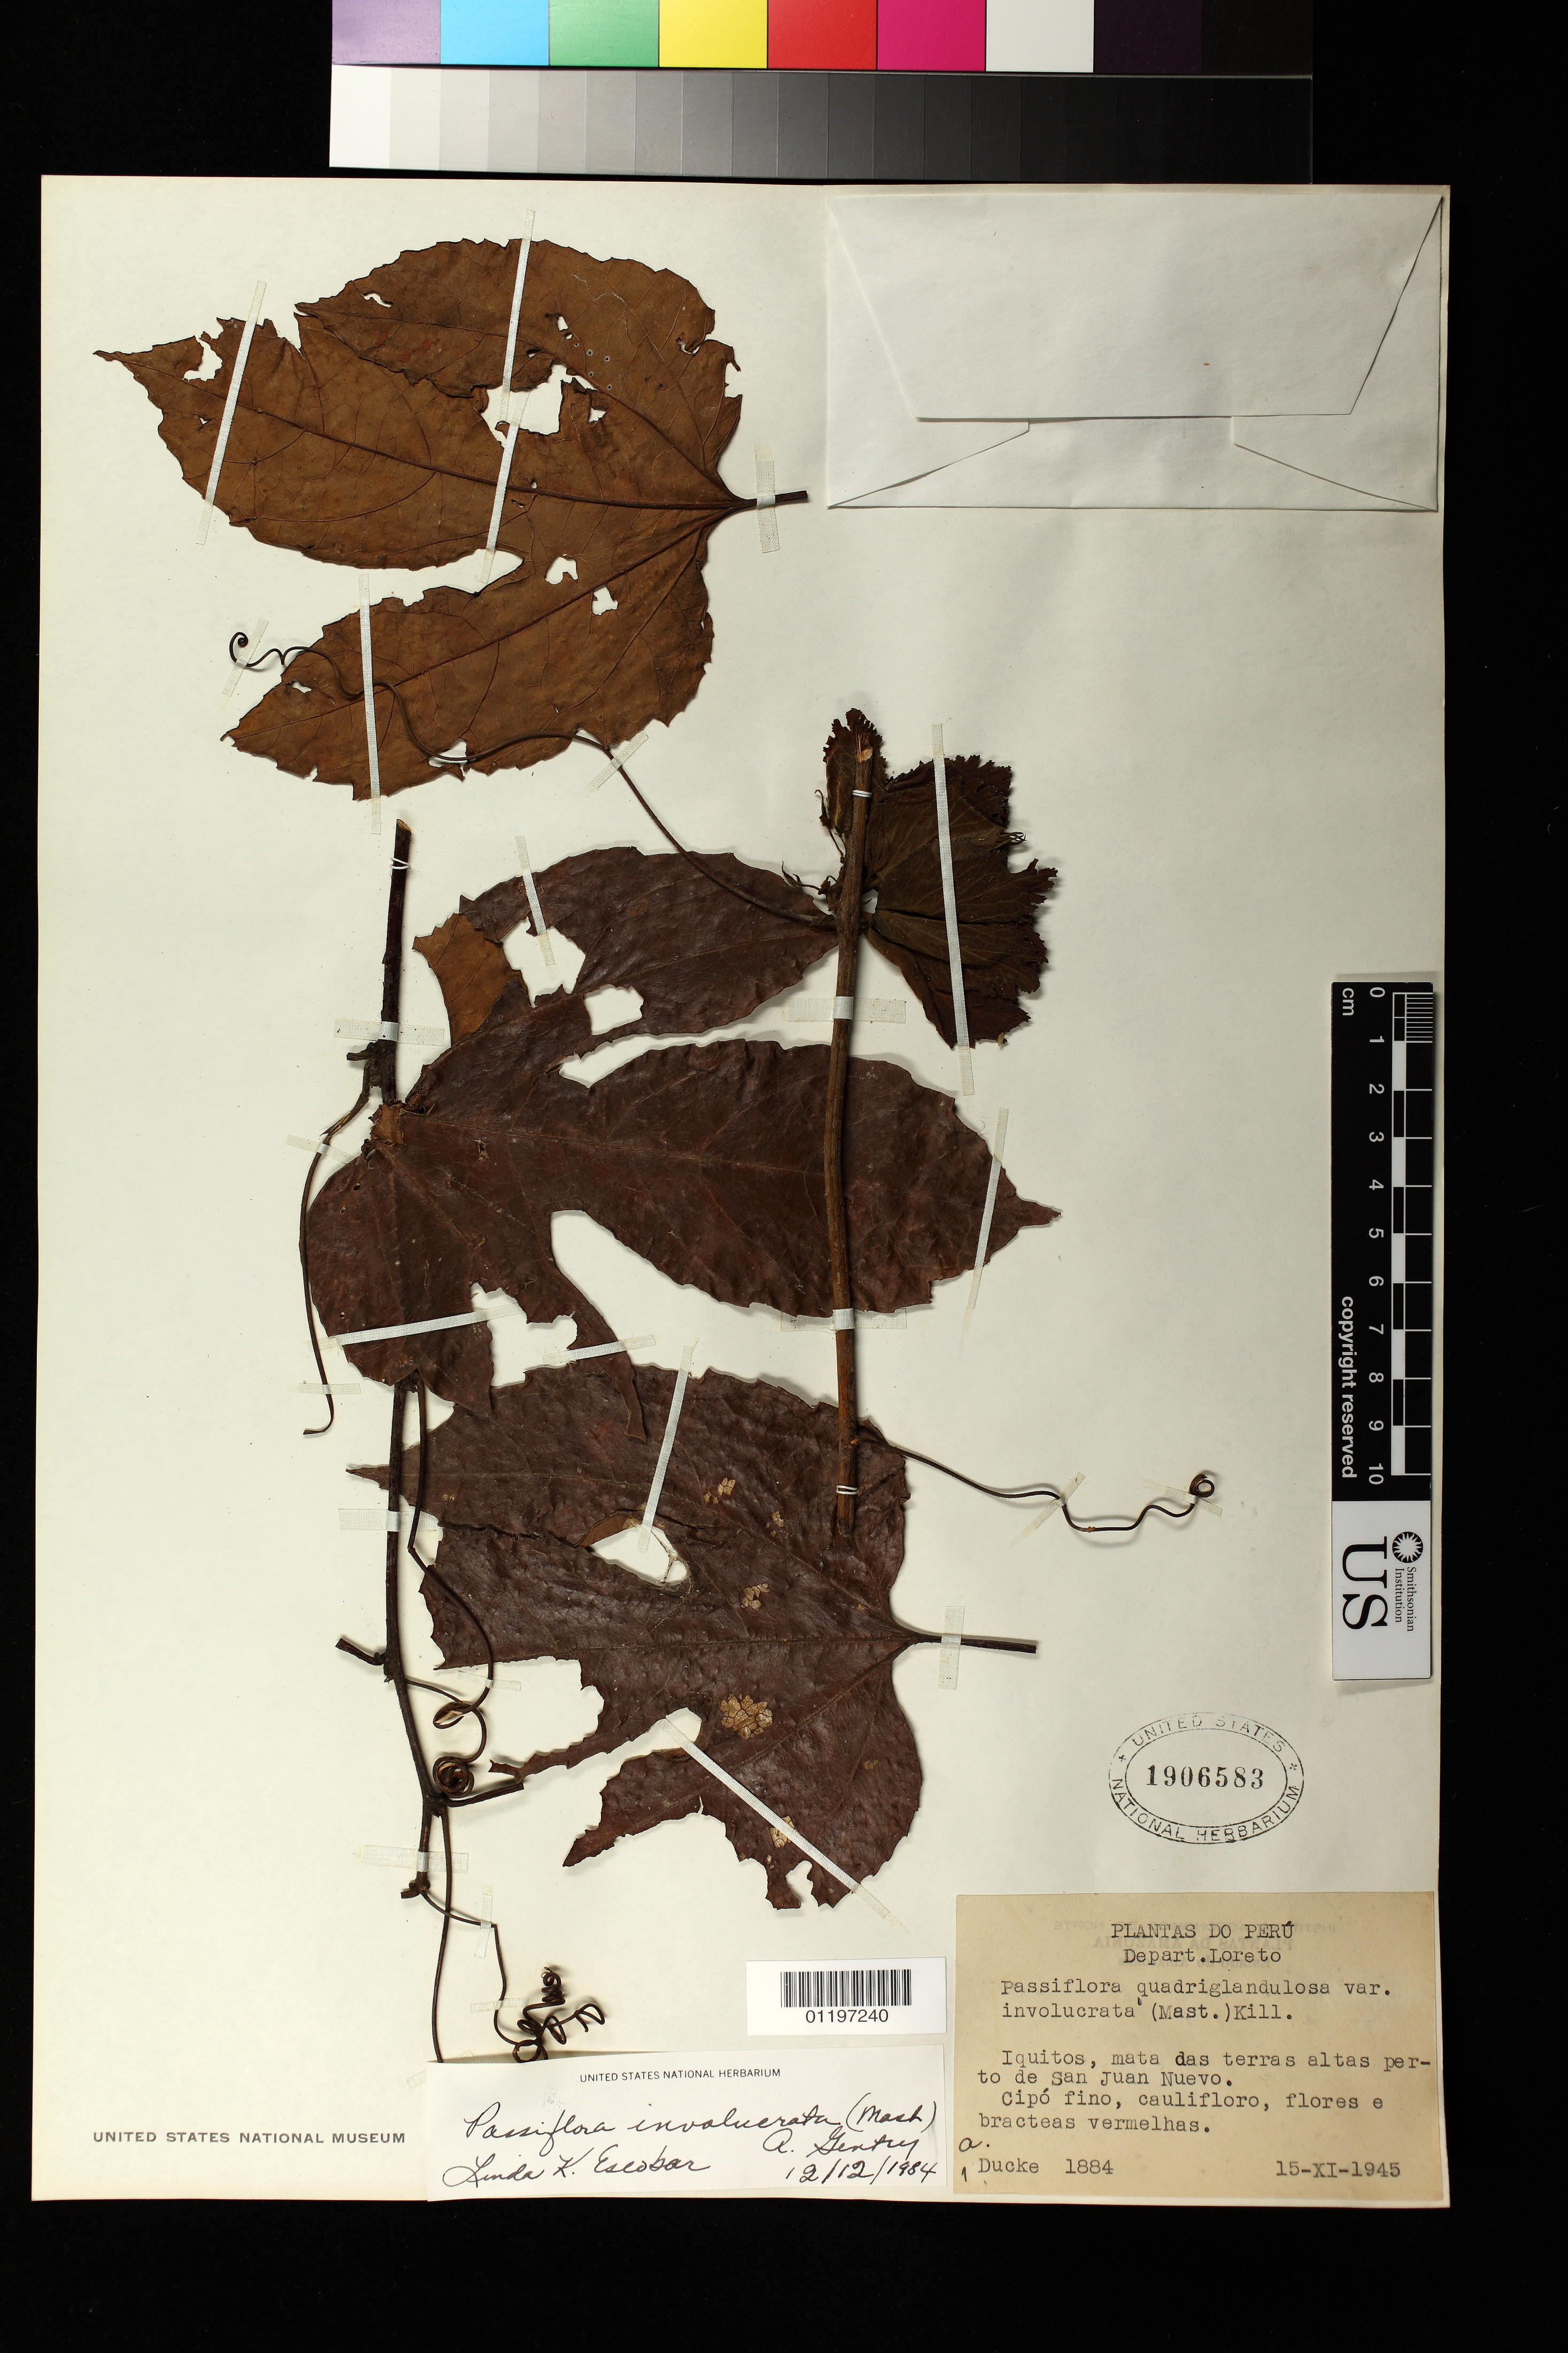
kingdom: Plantae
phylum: Tracheophyta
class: Magnoliopsida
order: Malpighiales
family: Passifloraceae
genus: Passiflora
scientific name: Passiflora involucellata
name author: Harms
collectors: A. Ducke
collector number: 1884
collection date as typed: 15 Nov 1945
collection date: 1945-11-15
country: Peru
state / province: Loreto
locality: Depart. Loreto. Iquitos, mata das terra altas perto de San Juan Nuevo.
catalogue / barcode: US 1906583